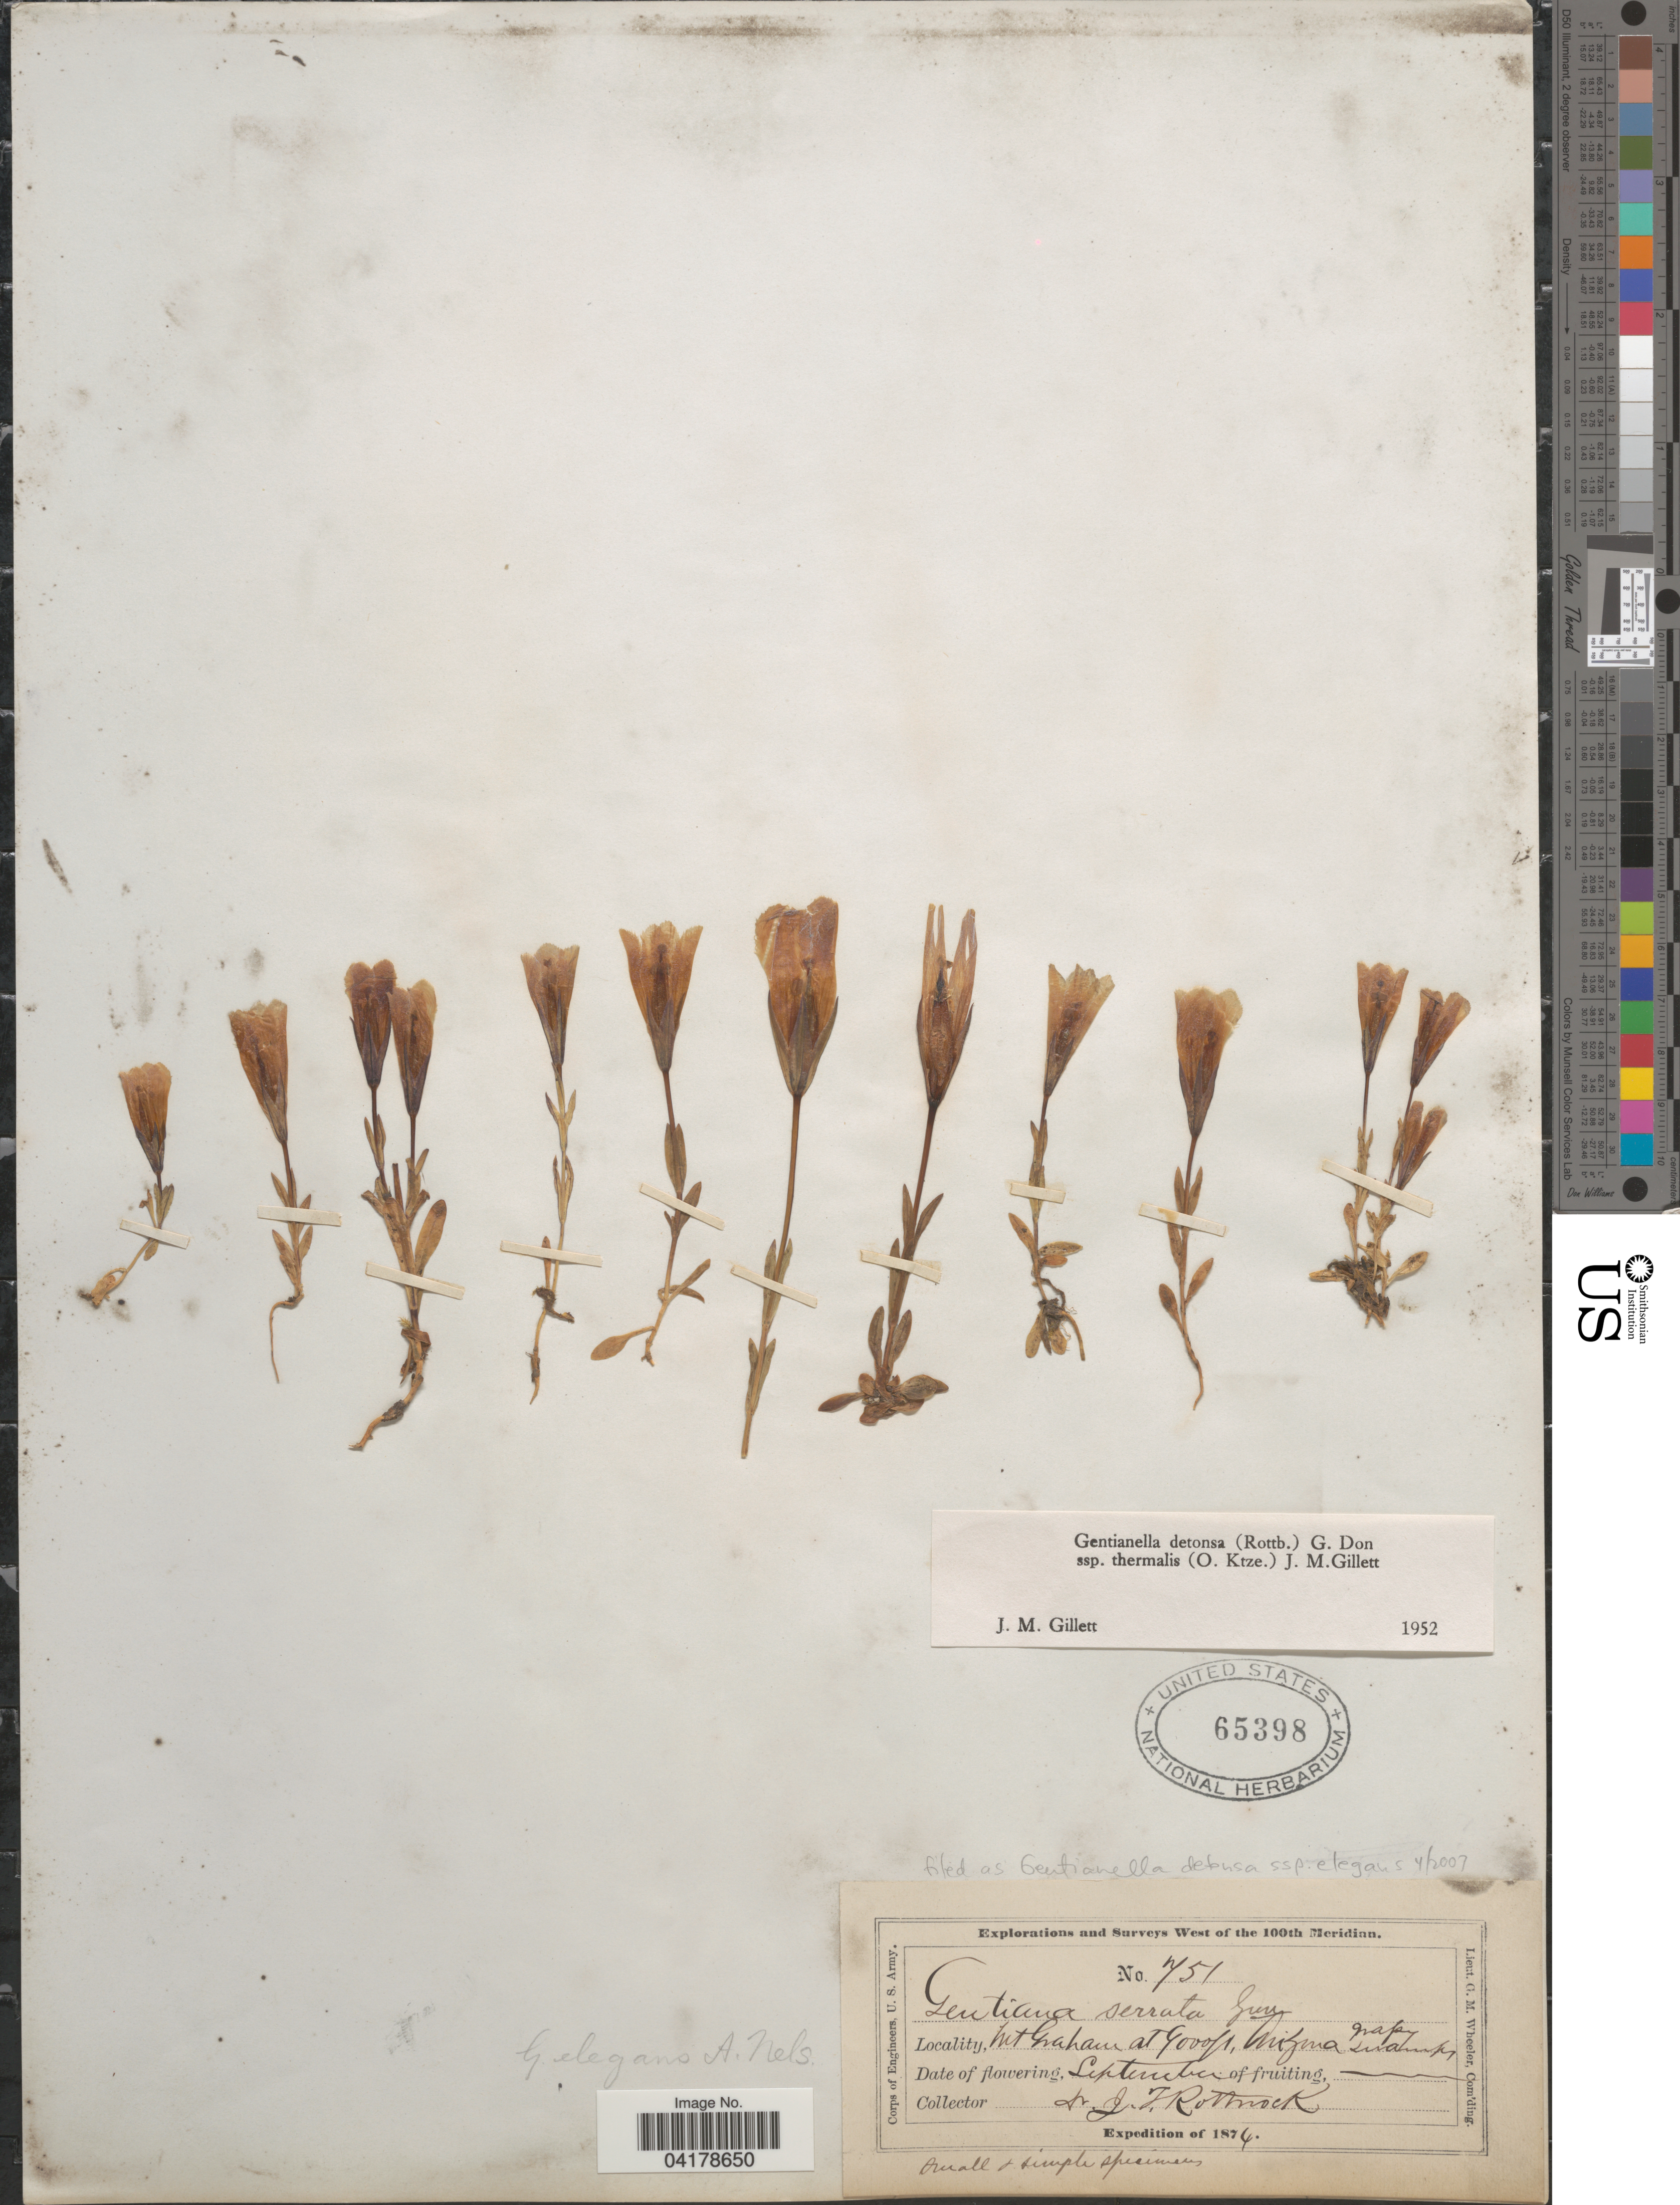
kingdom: Plantae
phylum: Tracheophyta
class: Magnoliopsida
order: Gentianales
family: Gentianaceae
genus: Gentianella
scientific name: Gentianella detonsa subsp. thermalis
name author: (Kuntze) J.M. Gillett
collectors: J. T. Rothrock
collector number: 751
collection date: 1874-09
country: United States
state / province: Arizona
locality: Explorations and Surveys West of the 100th Meridian. Mt Graham, Arizona Swamps.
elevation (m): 2743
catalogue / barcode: US 65398